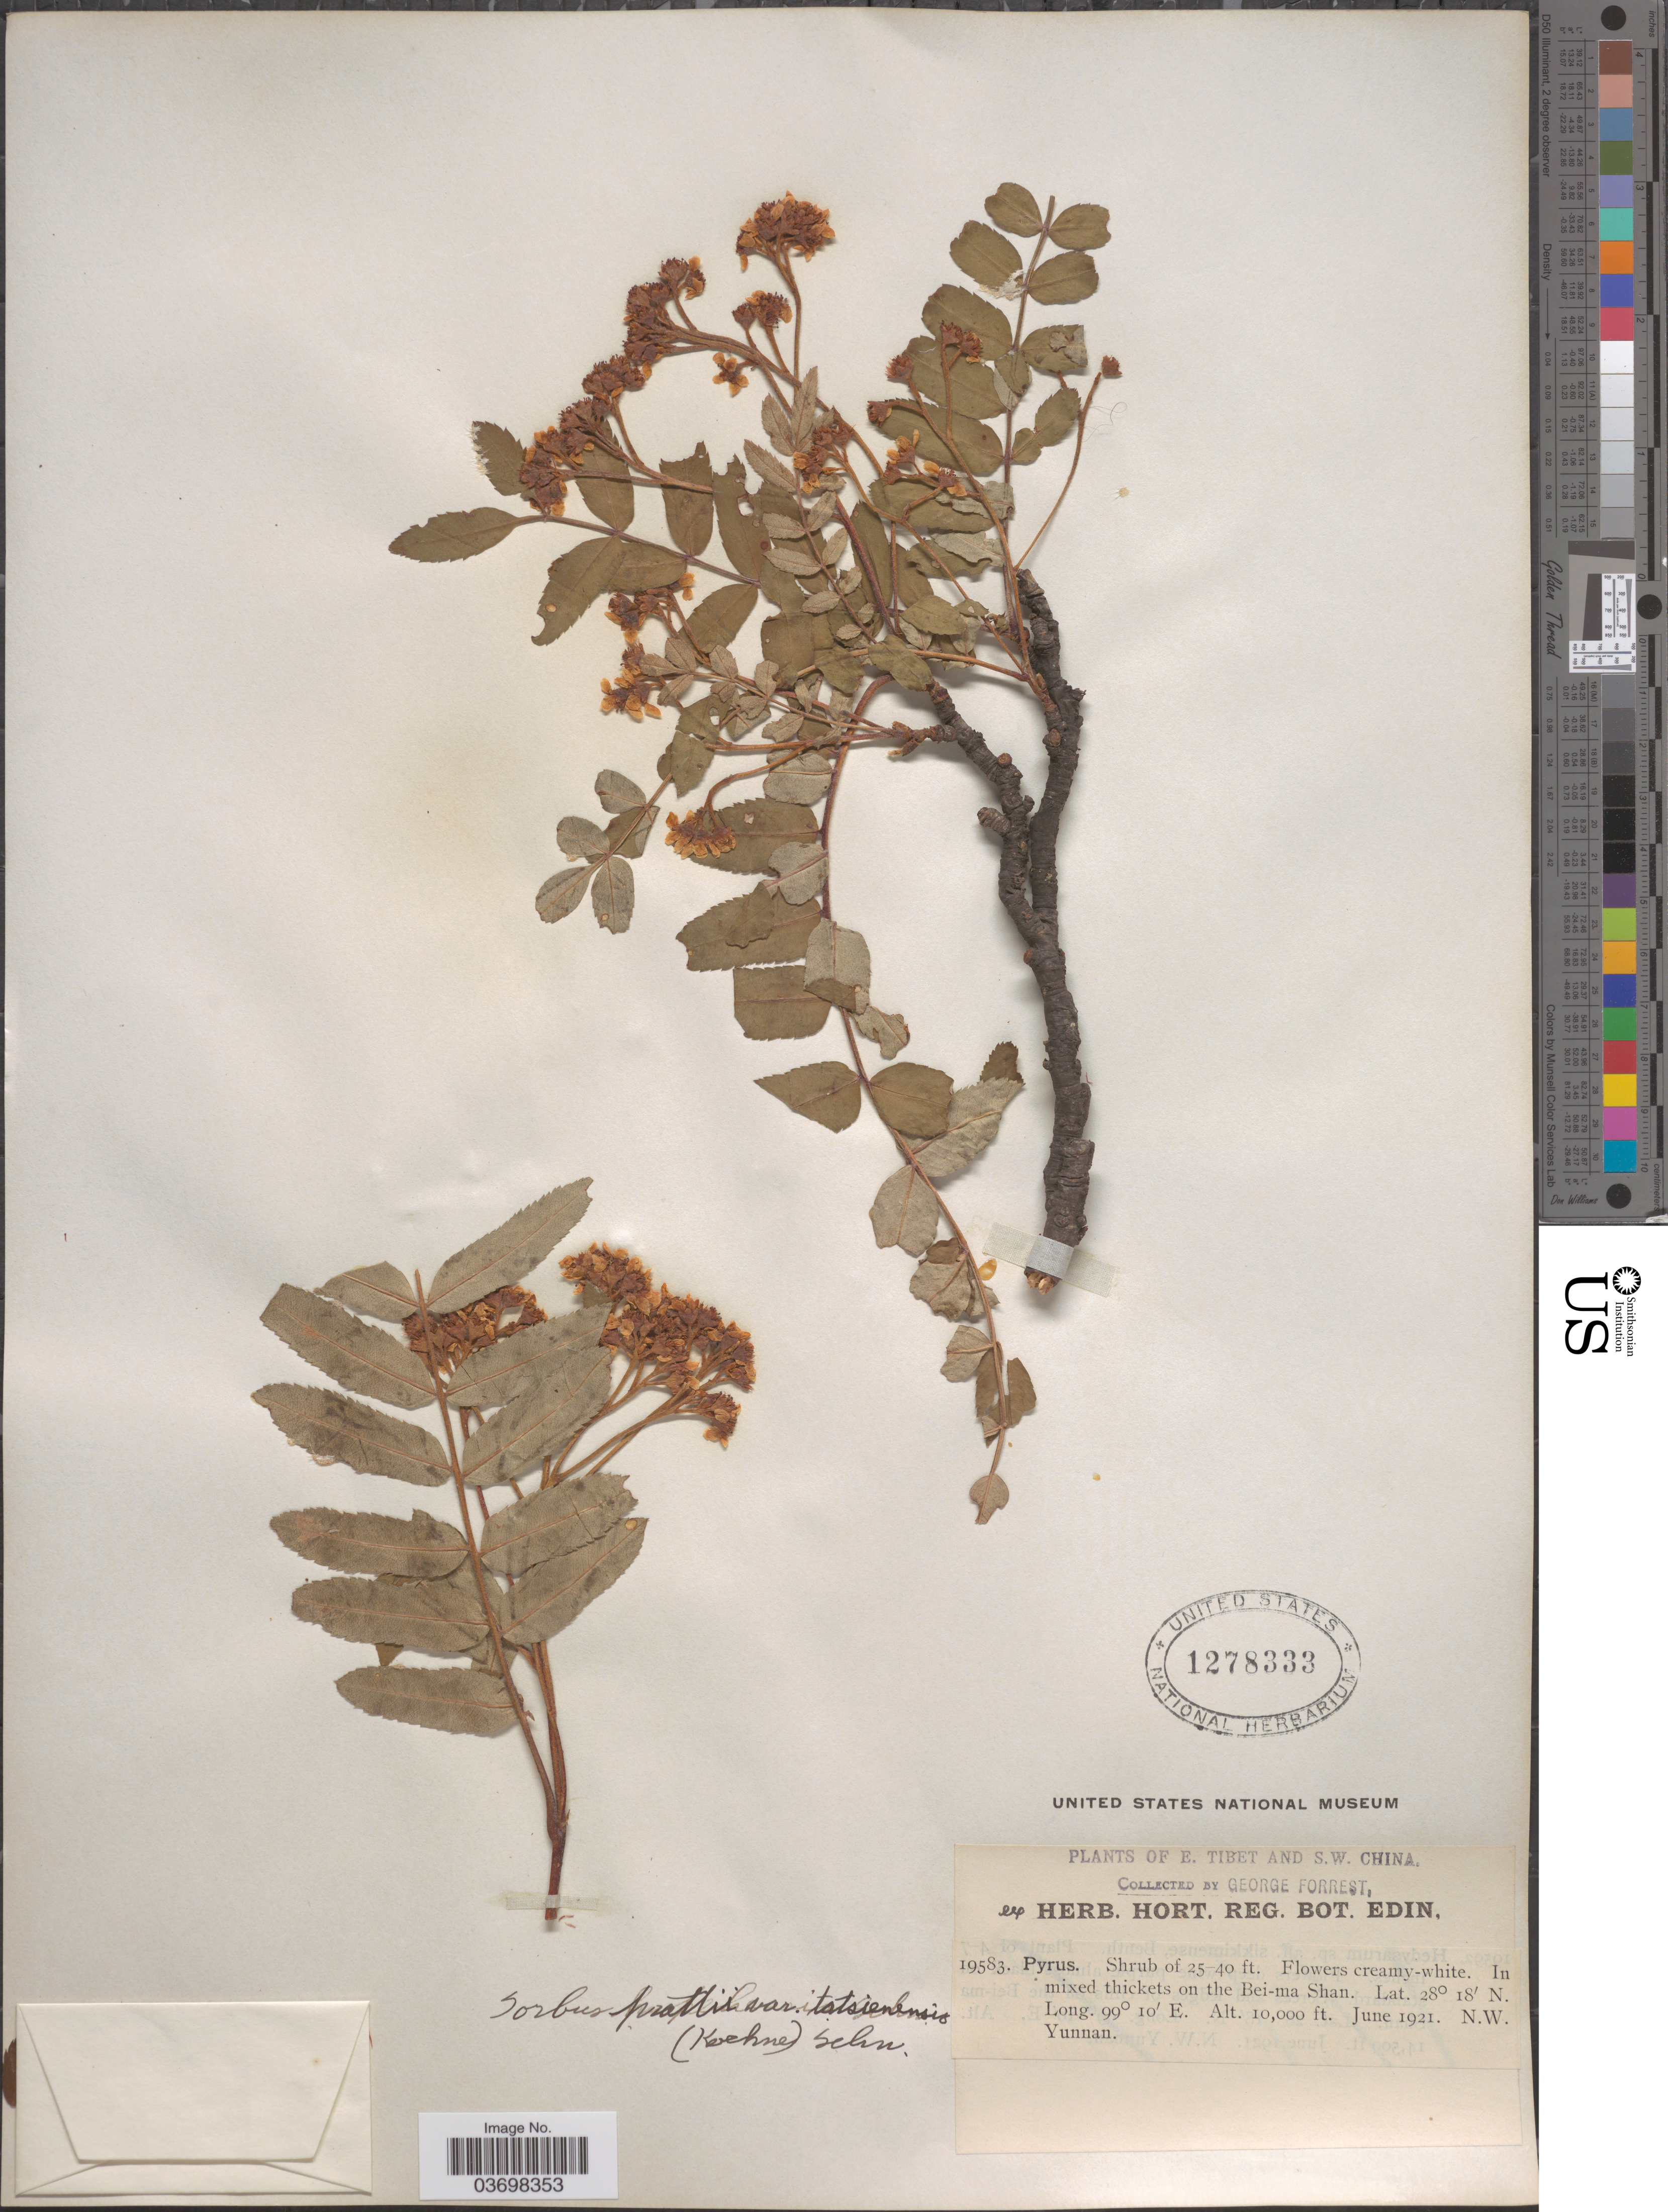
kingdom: Plantae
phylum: Tracheophyta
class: Magnoliopsida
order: Rosales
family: Rosaceae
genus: Sorbus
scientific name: Sorbus prattii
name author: Koehne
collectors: G. Forrest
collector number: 19583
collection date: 1921-06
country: China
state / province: Yunnan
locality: S.W. China. In mixed thickets on the Bei-ma Shan. N.W.Yunnan.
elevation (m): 3048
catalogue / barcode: US 1278333